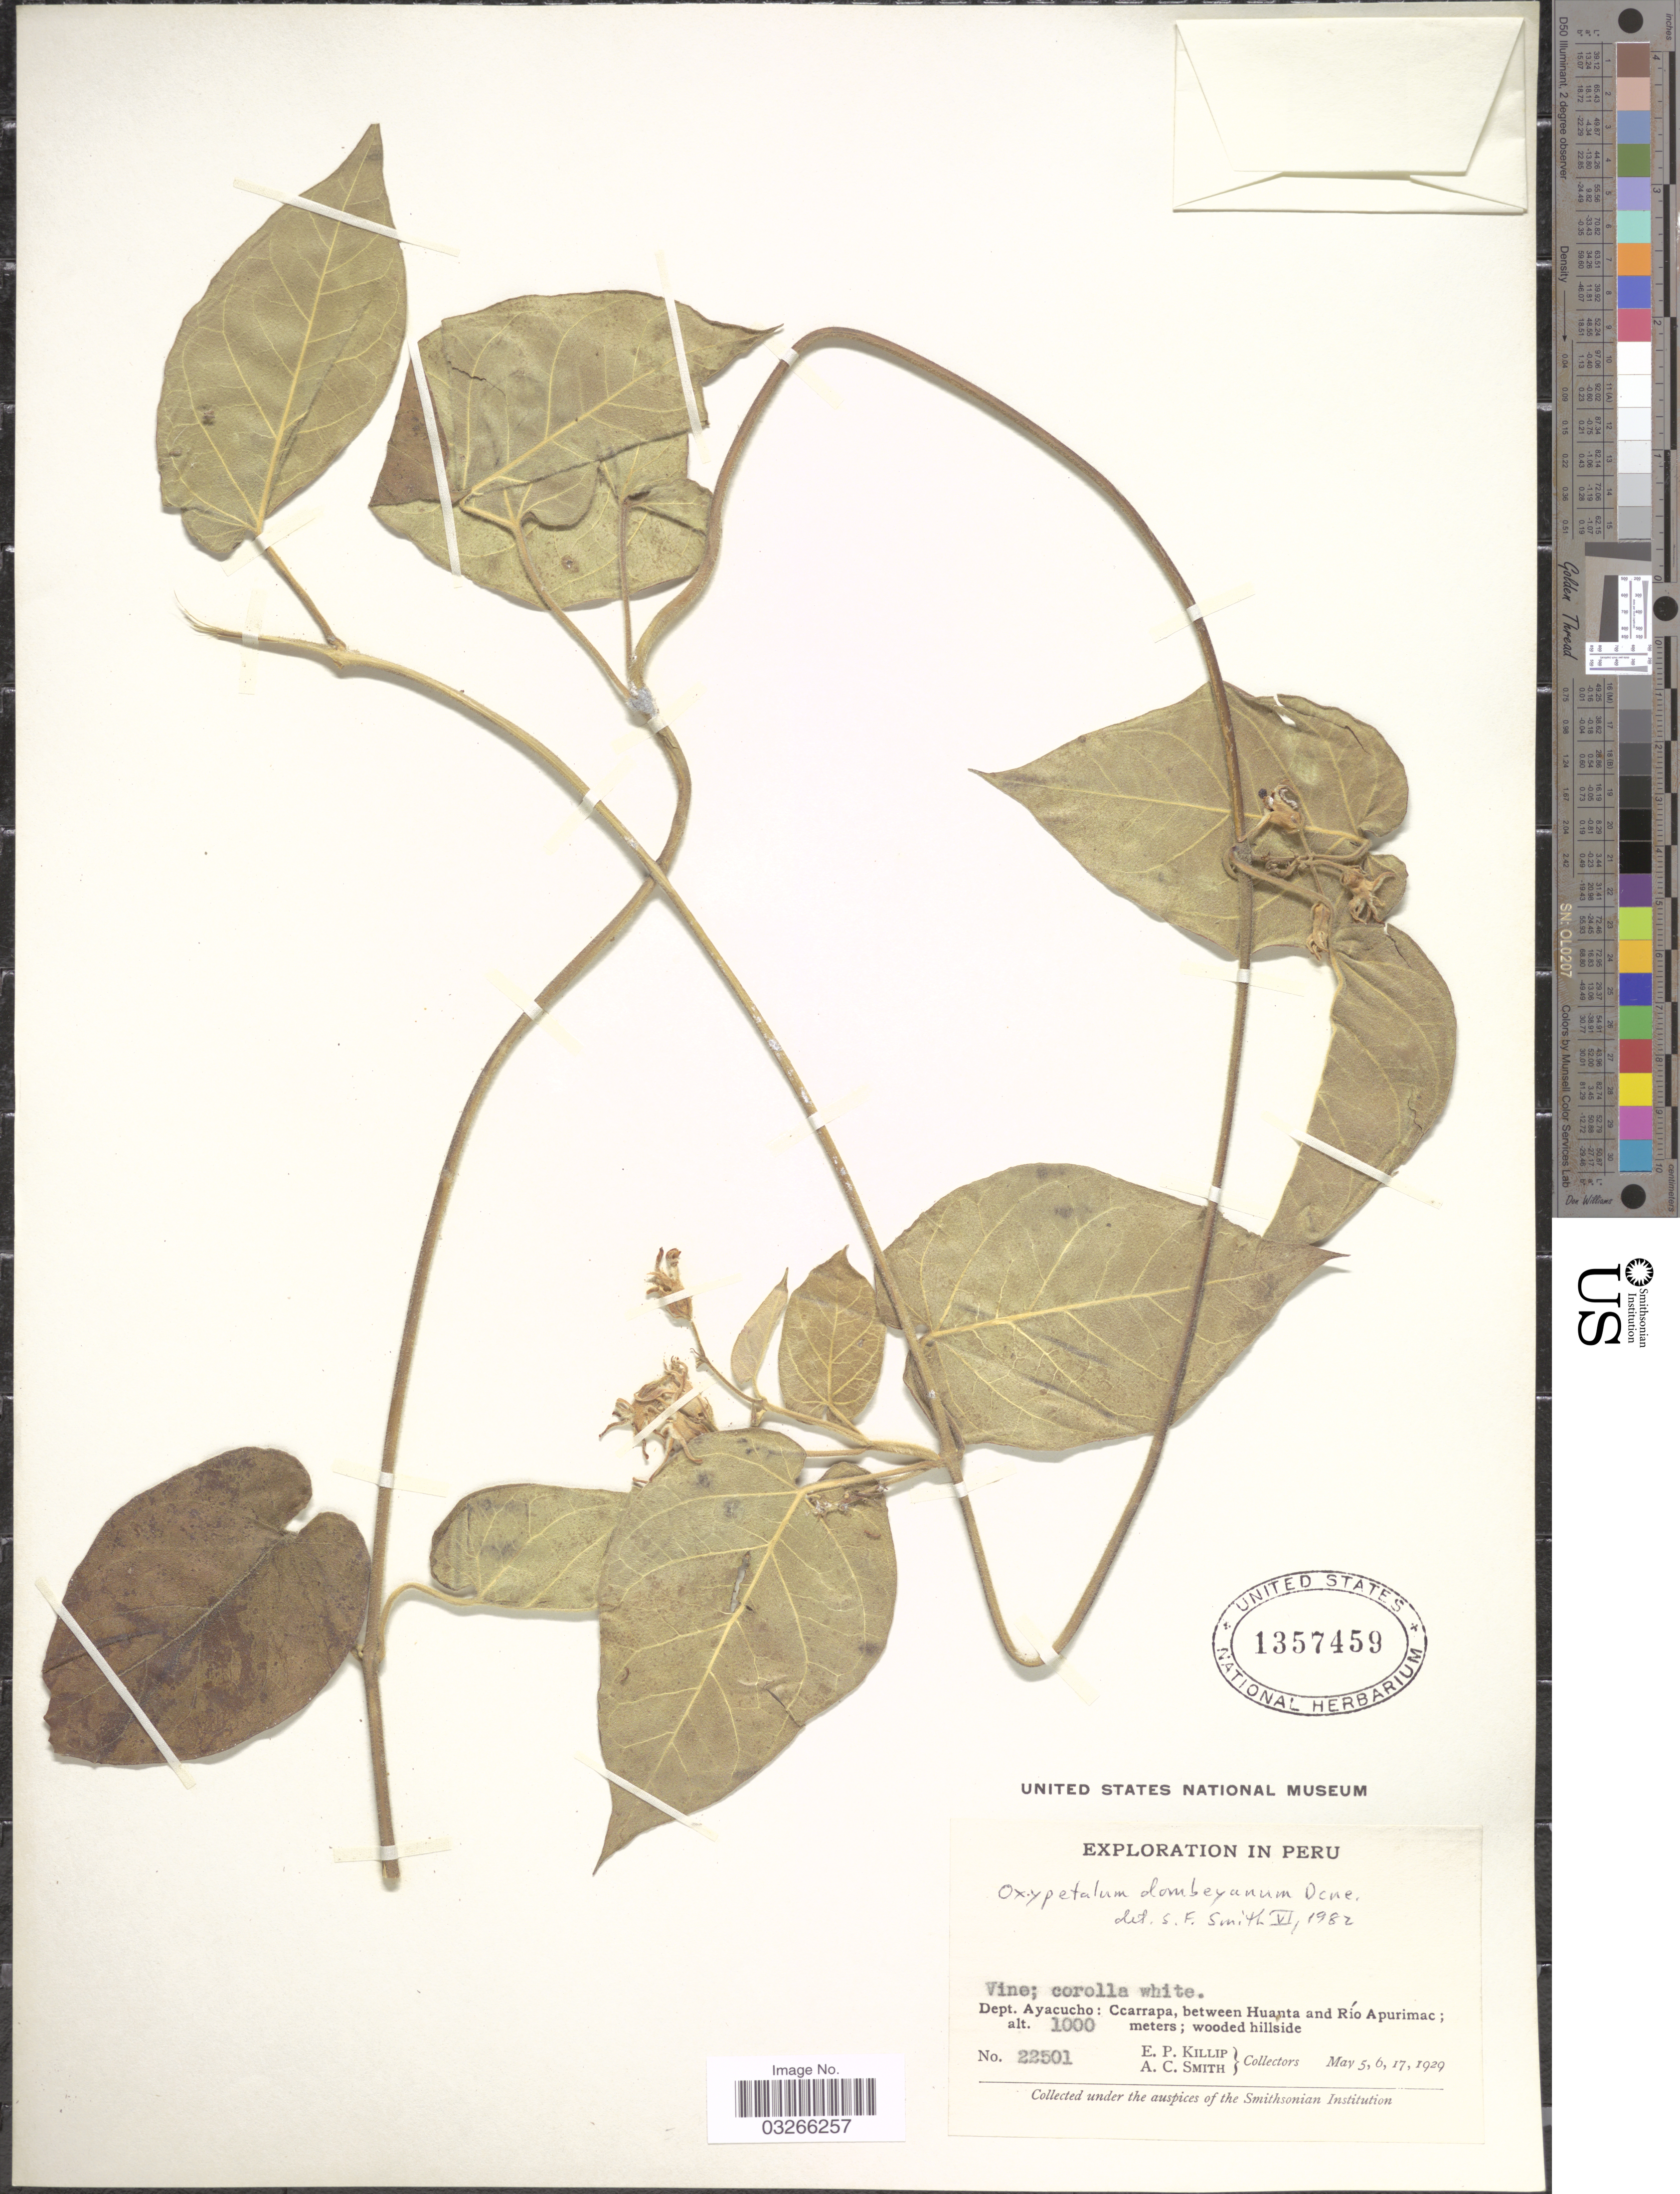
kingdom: Plantae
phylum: Tracheophyta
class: Magnoliopsida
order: Gentianales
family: Apocynaceae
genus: Oxypetalum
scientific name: Oxypetalum dombeyanum Decne.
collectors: E. P. Killip & A. C. Smith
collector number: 22501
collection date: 1929-05-05/1929-05-17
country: Peru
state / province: Ayacucho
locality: Dept. Ayacucho: Ccarrapa, between Huanta and Río Apurimac.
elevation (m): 1000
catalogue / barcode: US 1357459